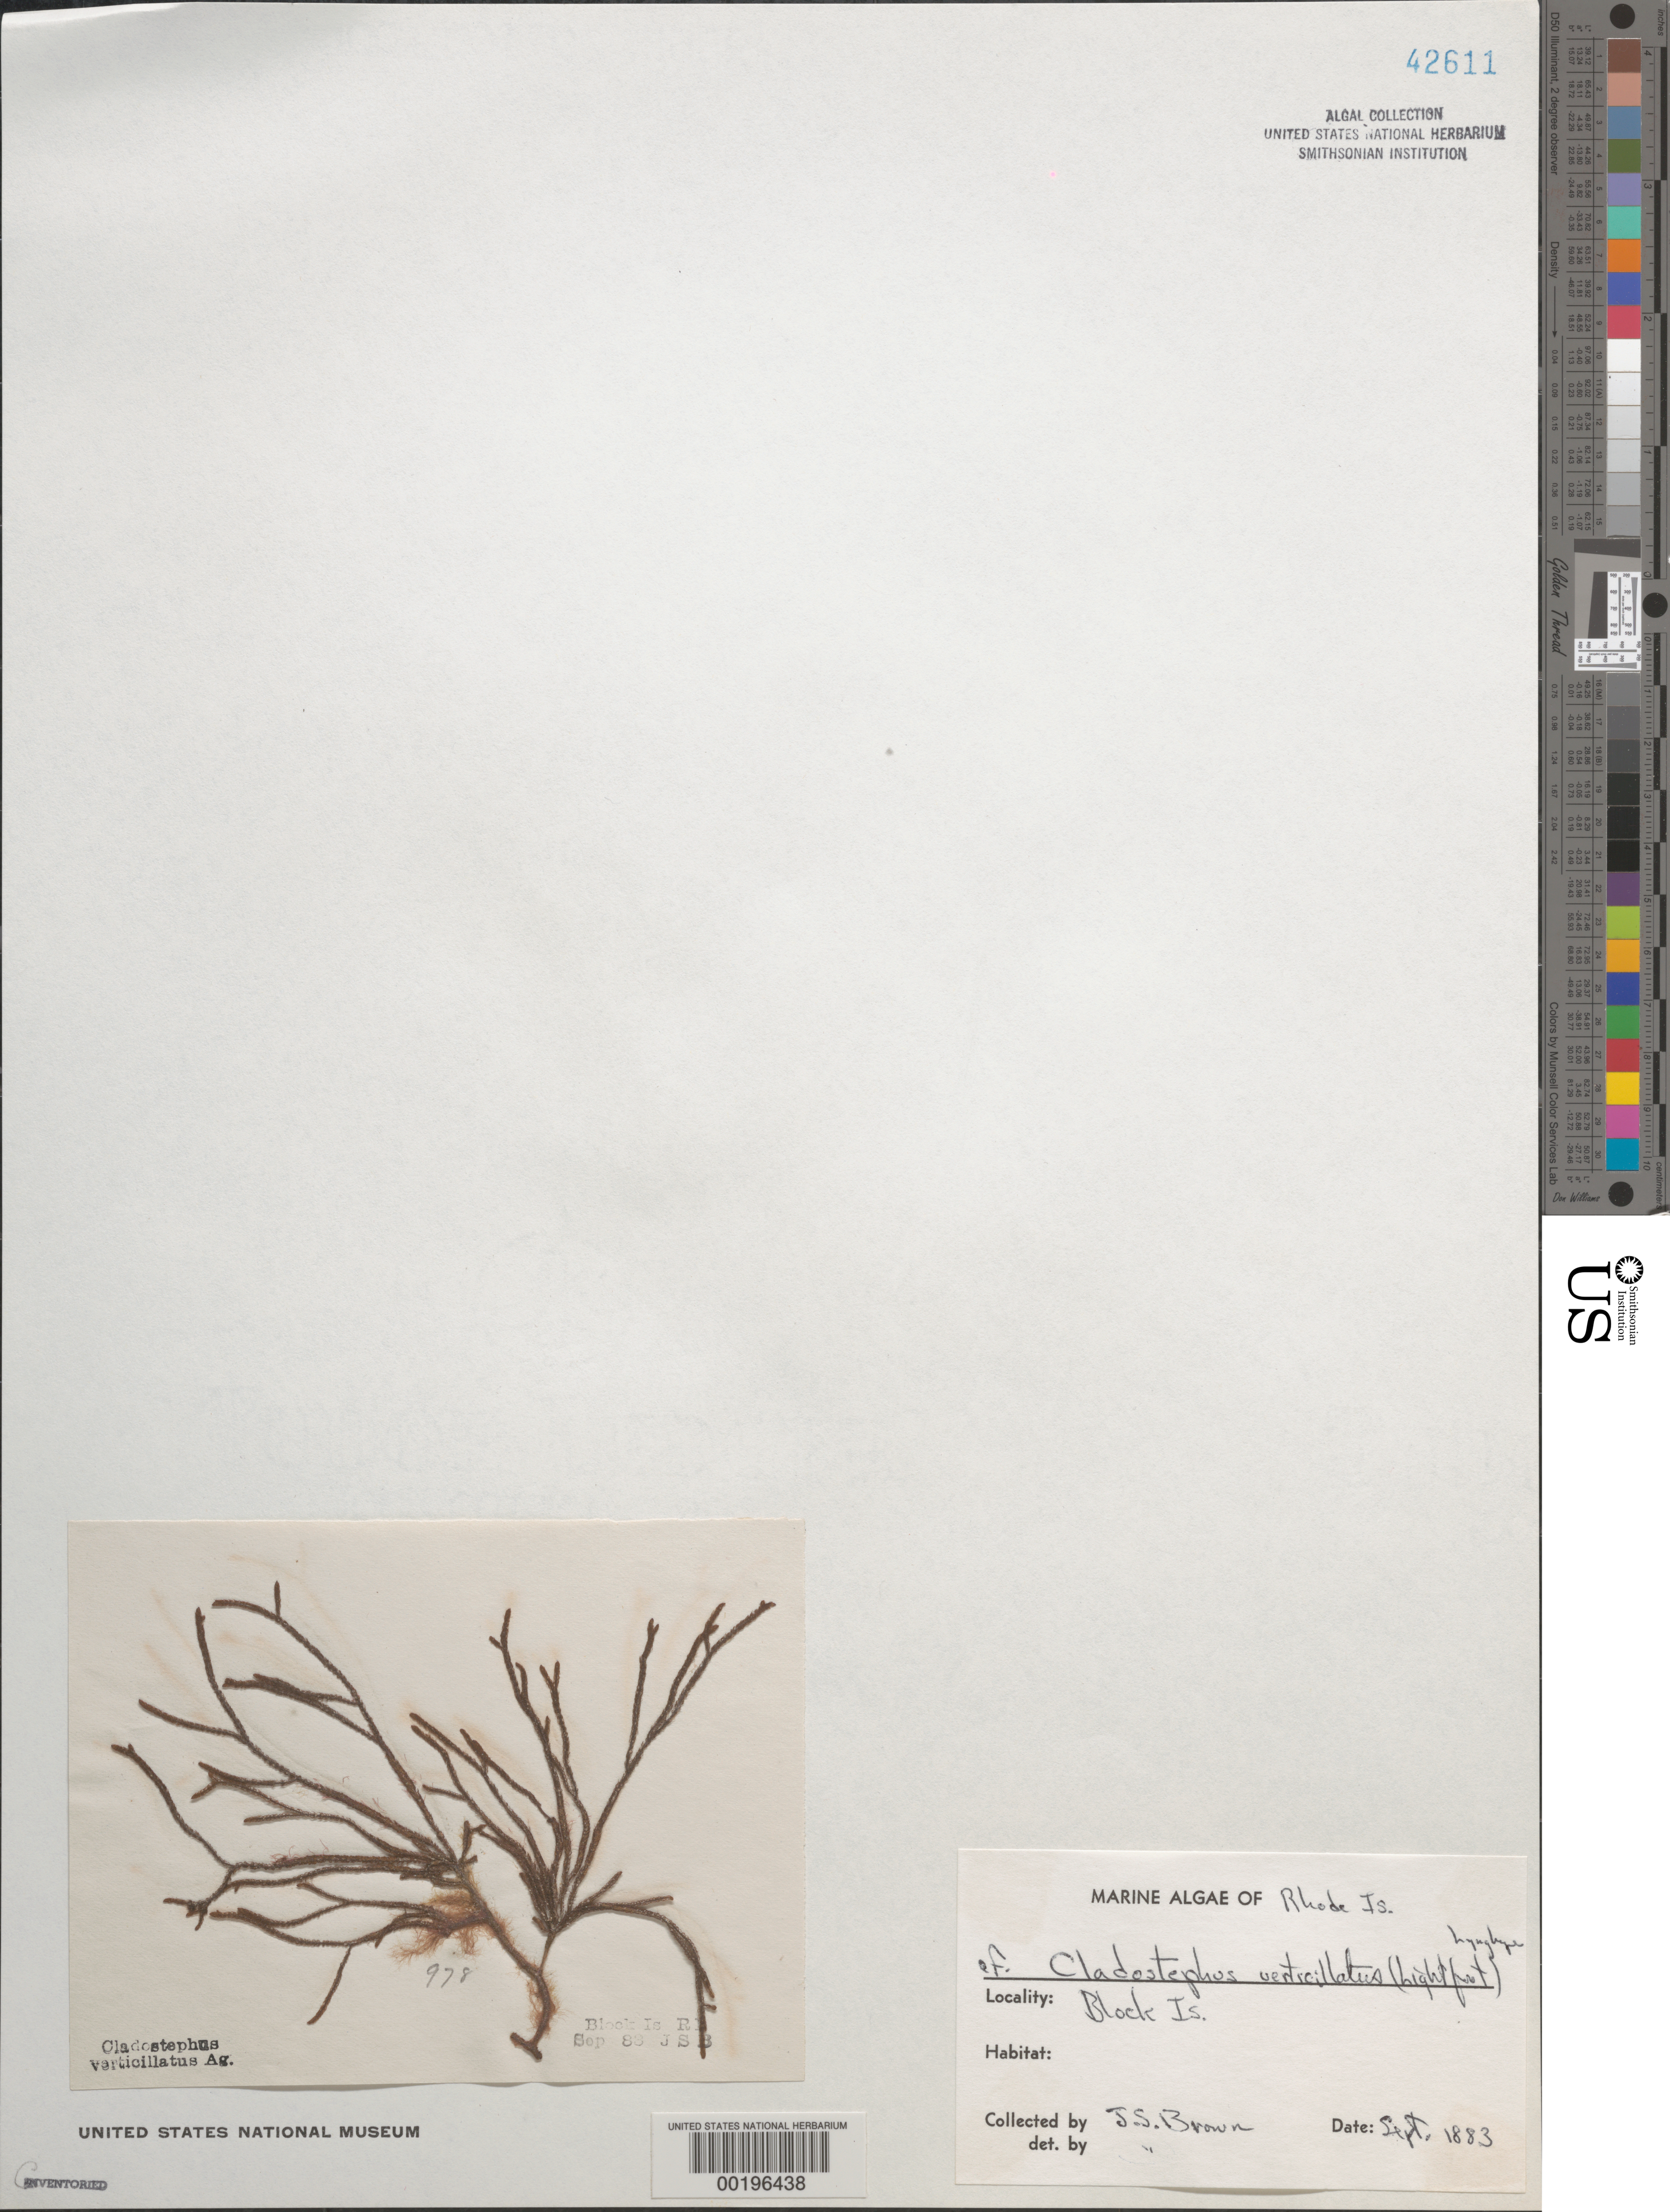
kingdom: Chromista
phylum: Ochrophyta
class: Phaeophyceae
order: Sphacelariales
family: Cladostephaceae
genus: Cladostephus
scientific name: Cladostephus hirsutus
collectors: J. S. Brown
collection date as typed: Sep 1883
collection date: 1883-09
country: United States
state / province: Rhode Island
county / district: Washington County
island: Block Island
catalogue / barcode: US 42611